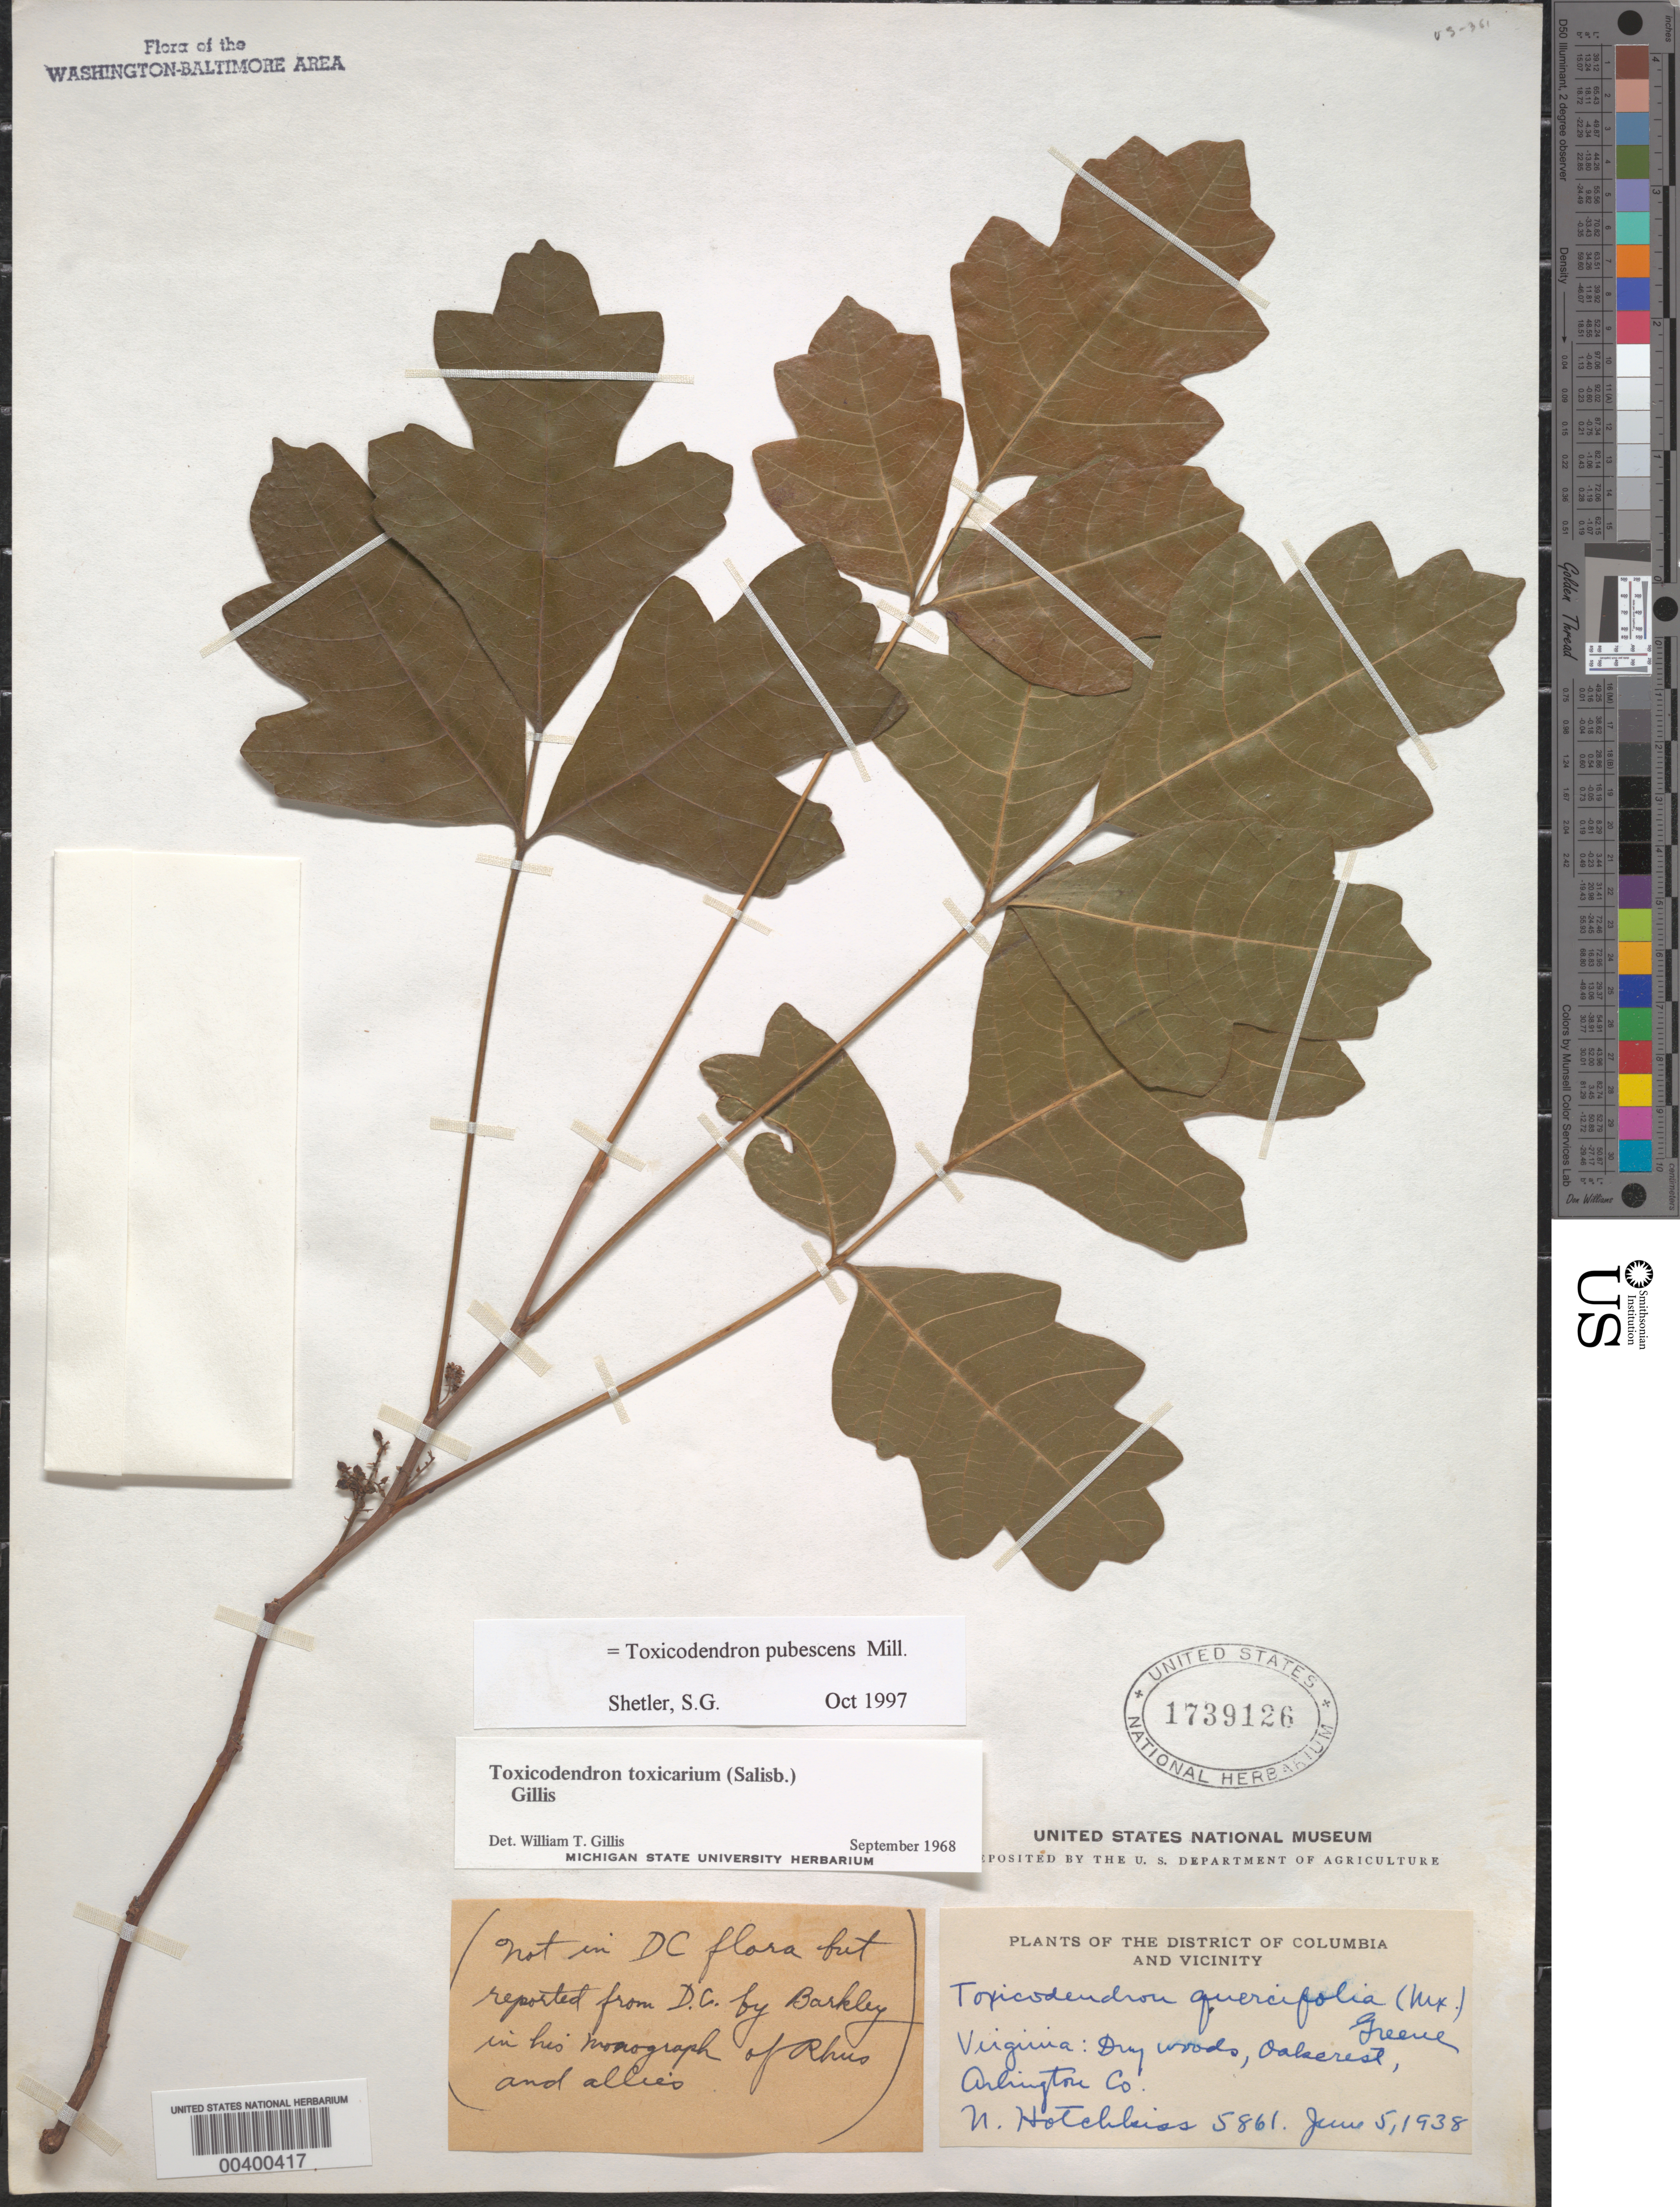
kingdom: Plantae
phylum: Tracheophyta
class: Magnoliopsida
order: Sapindales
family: Anacardiaceae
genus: Toxicodendron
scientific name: Toxicodendron pubescens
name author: Mill.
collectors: N. Hotchkiss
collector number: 5861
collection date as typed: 05 Jun 1938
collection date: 1938-06-05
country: United States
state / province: Virginia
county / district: Arlington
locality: Oakcrest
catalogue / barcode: US 1739126